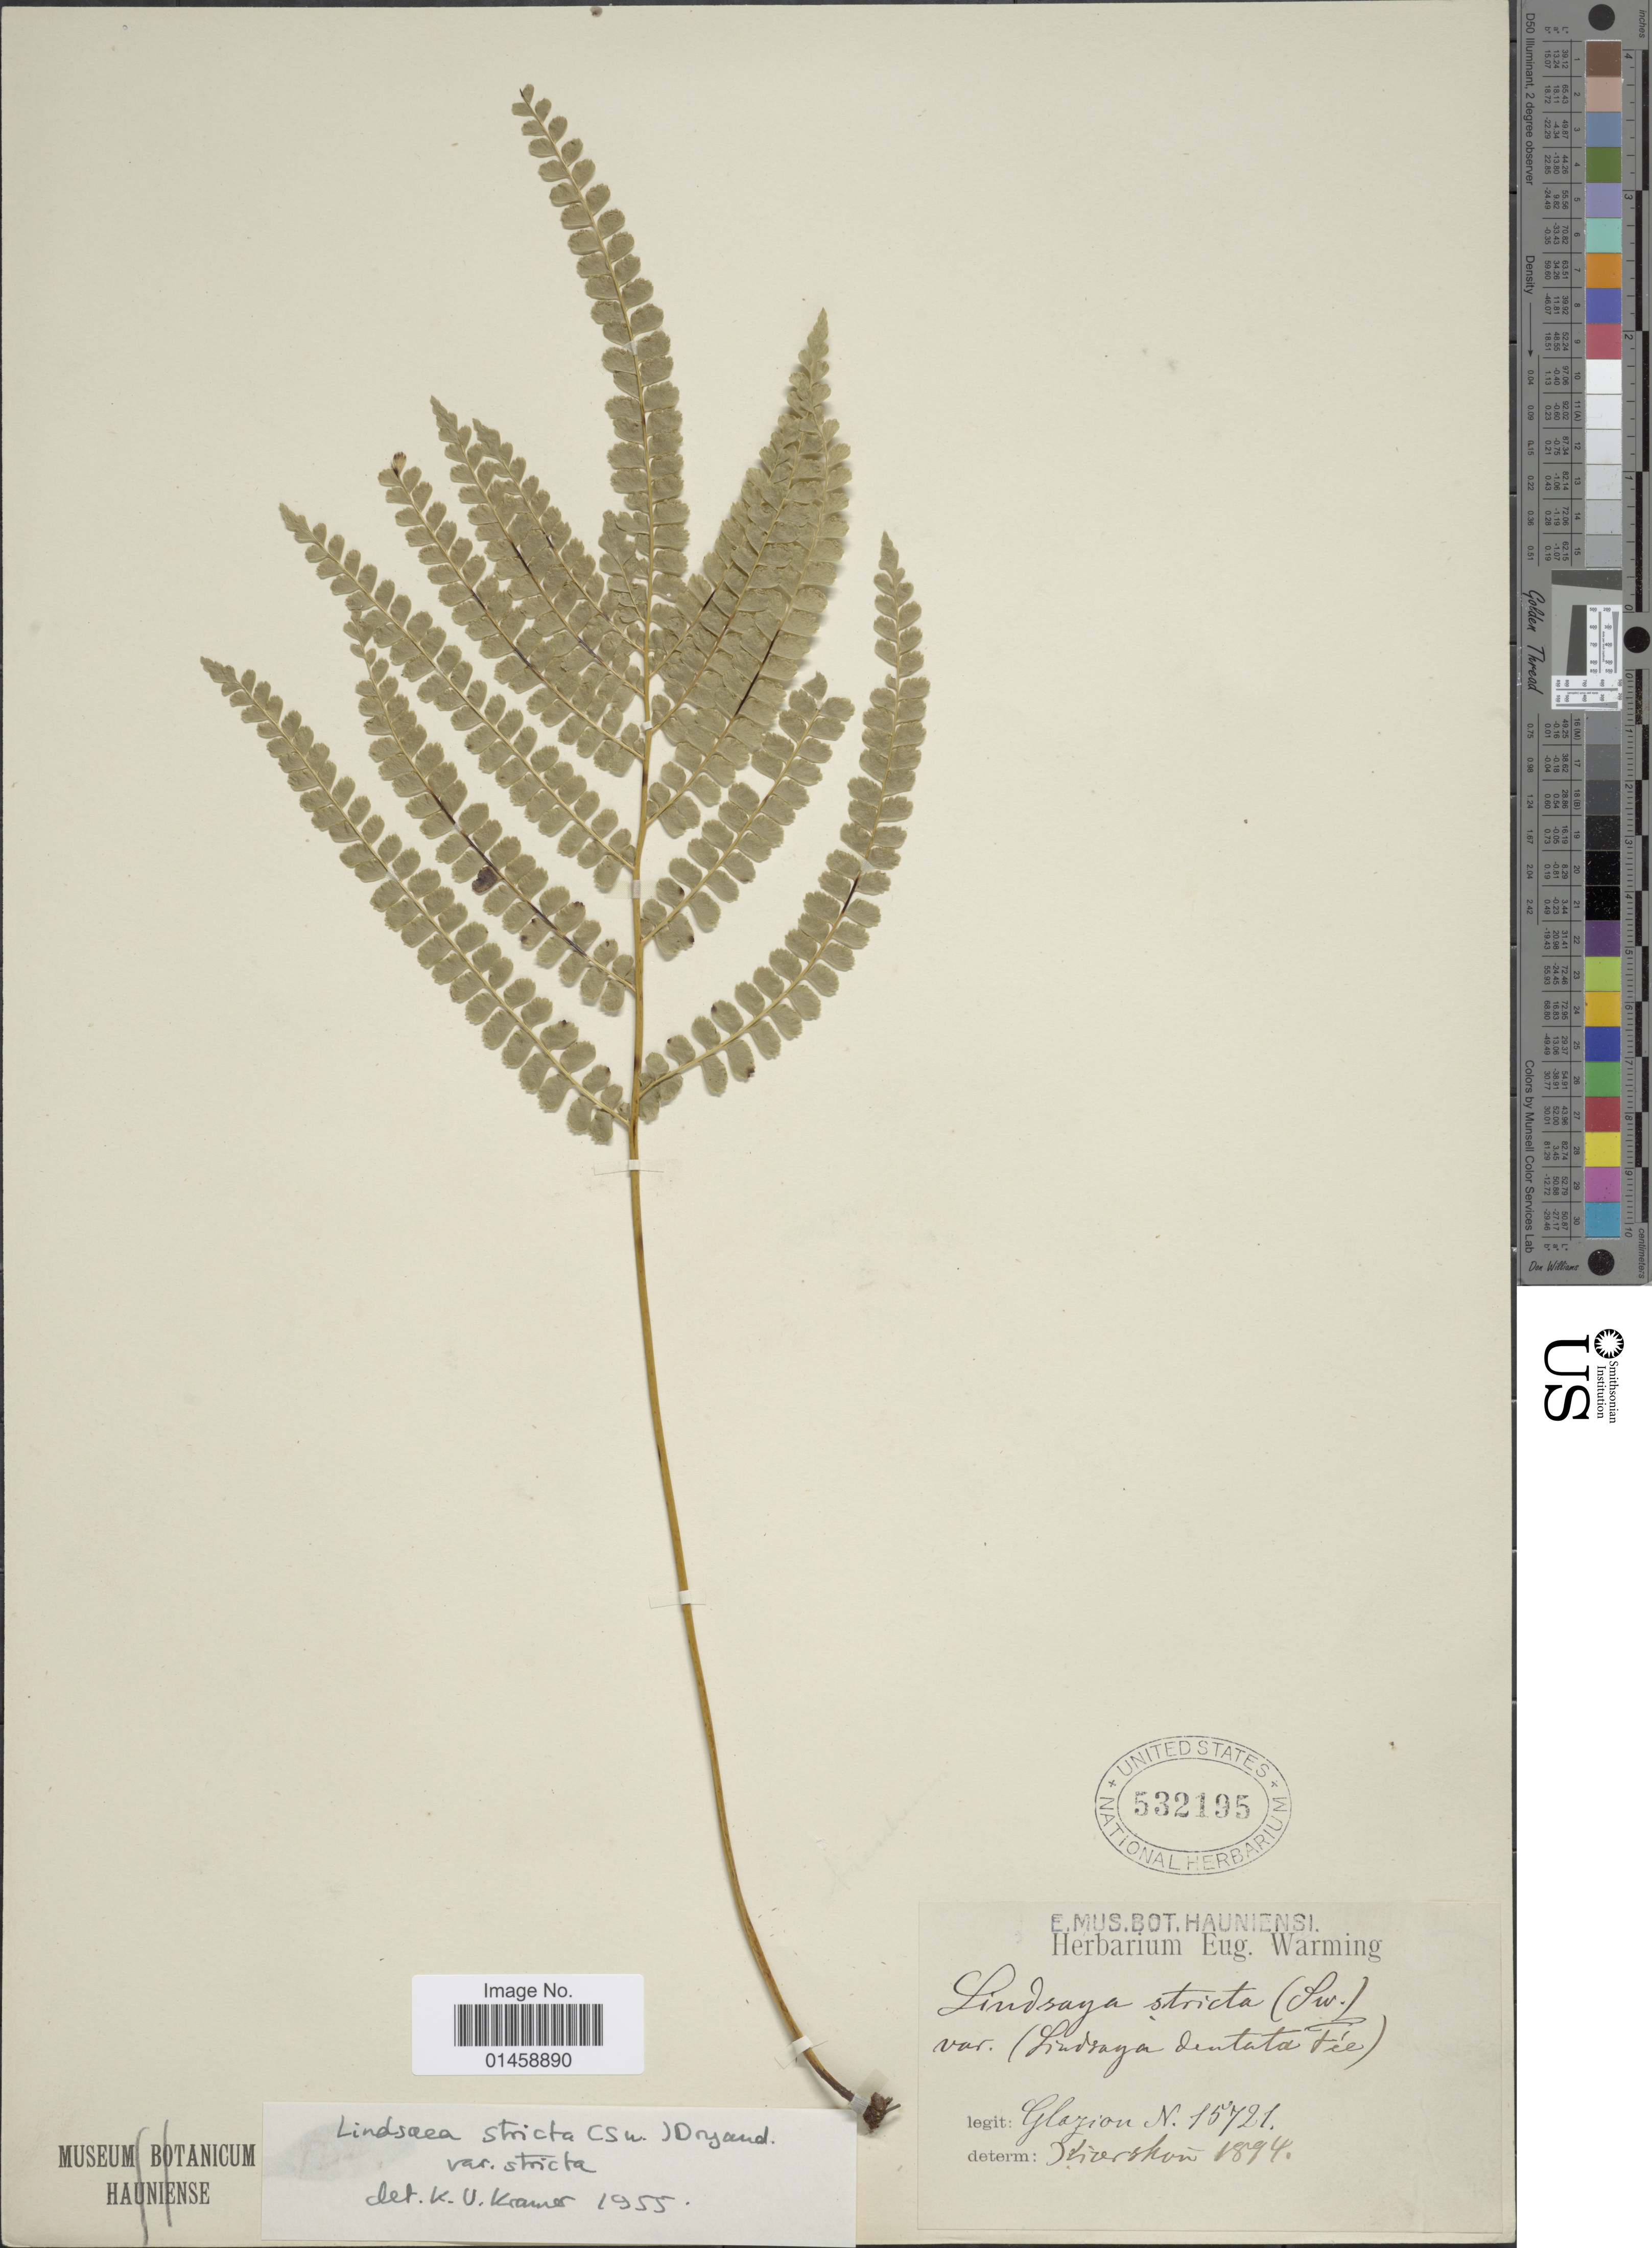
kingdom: Plantae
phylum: Tracheophyta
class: Polypodiopsida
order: Polypodiales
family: Lindsaeaceae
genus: Lindsaea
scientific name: Lindsaea stricta var. stricta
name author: (Sw.) Dryand.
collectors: N. Glaziou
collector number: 15721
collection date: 1984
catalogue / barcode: US 532195